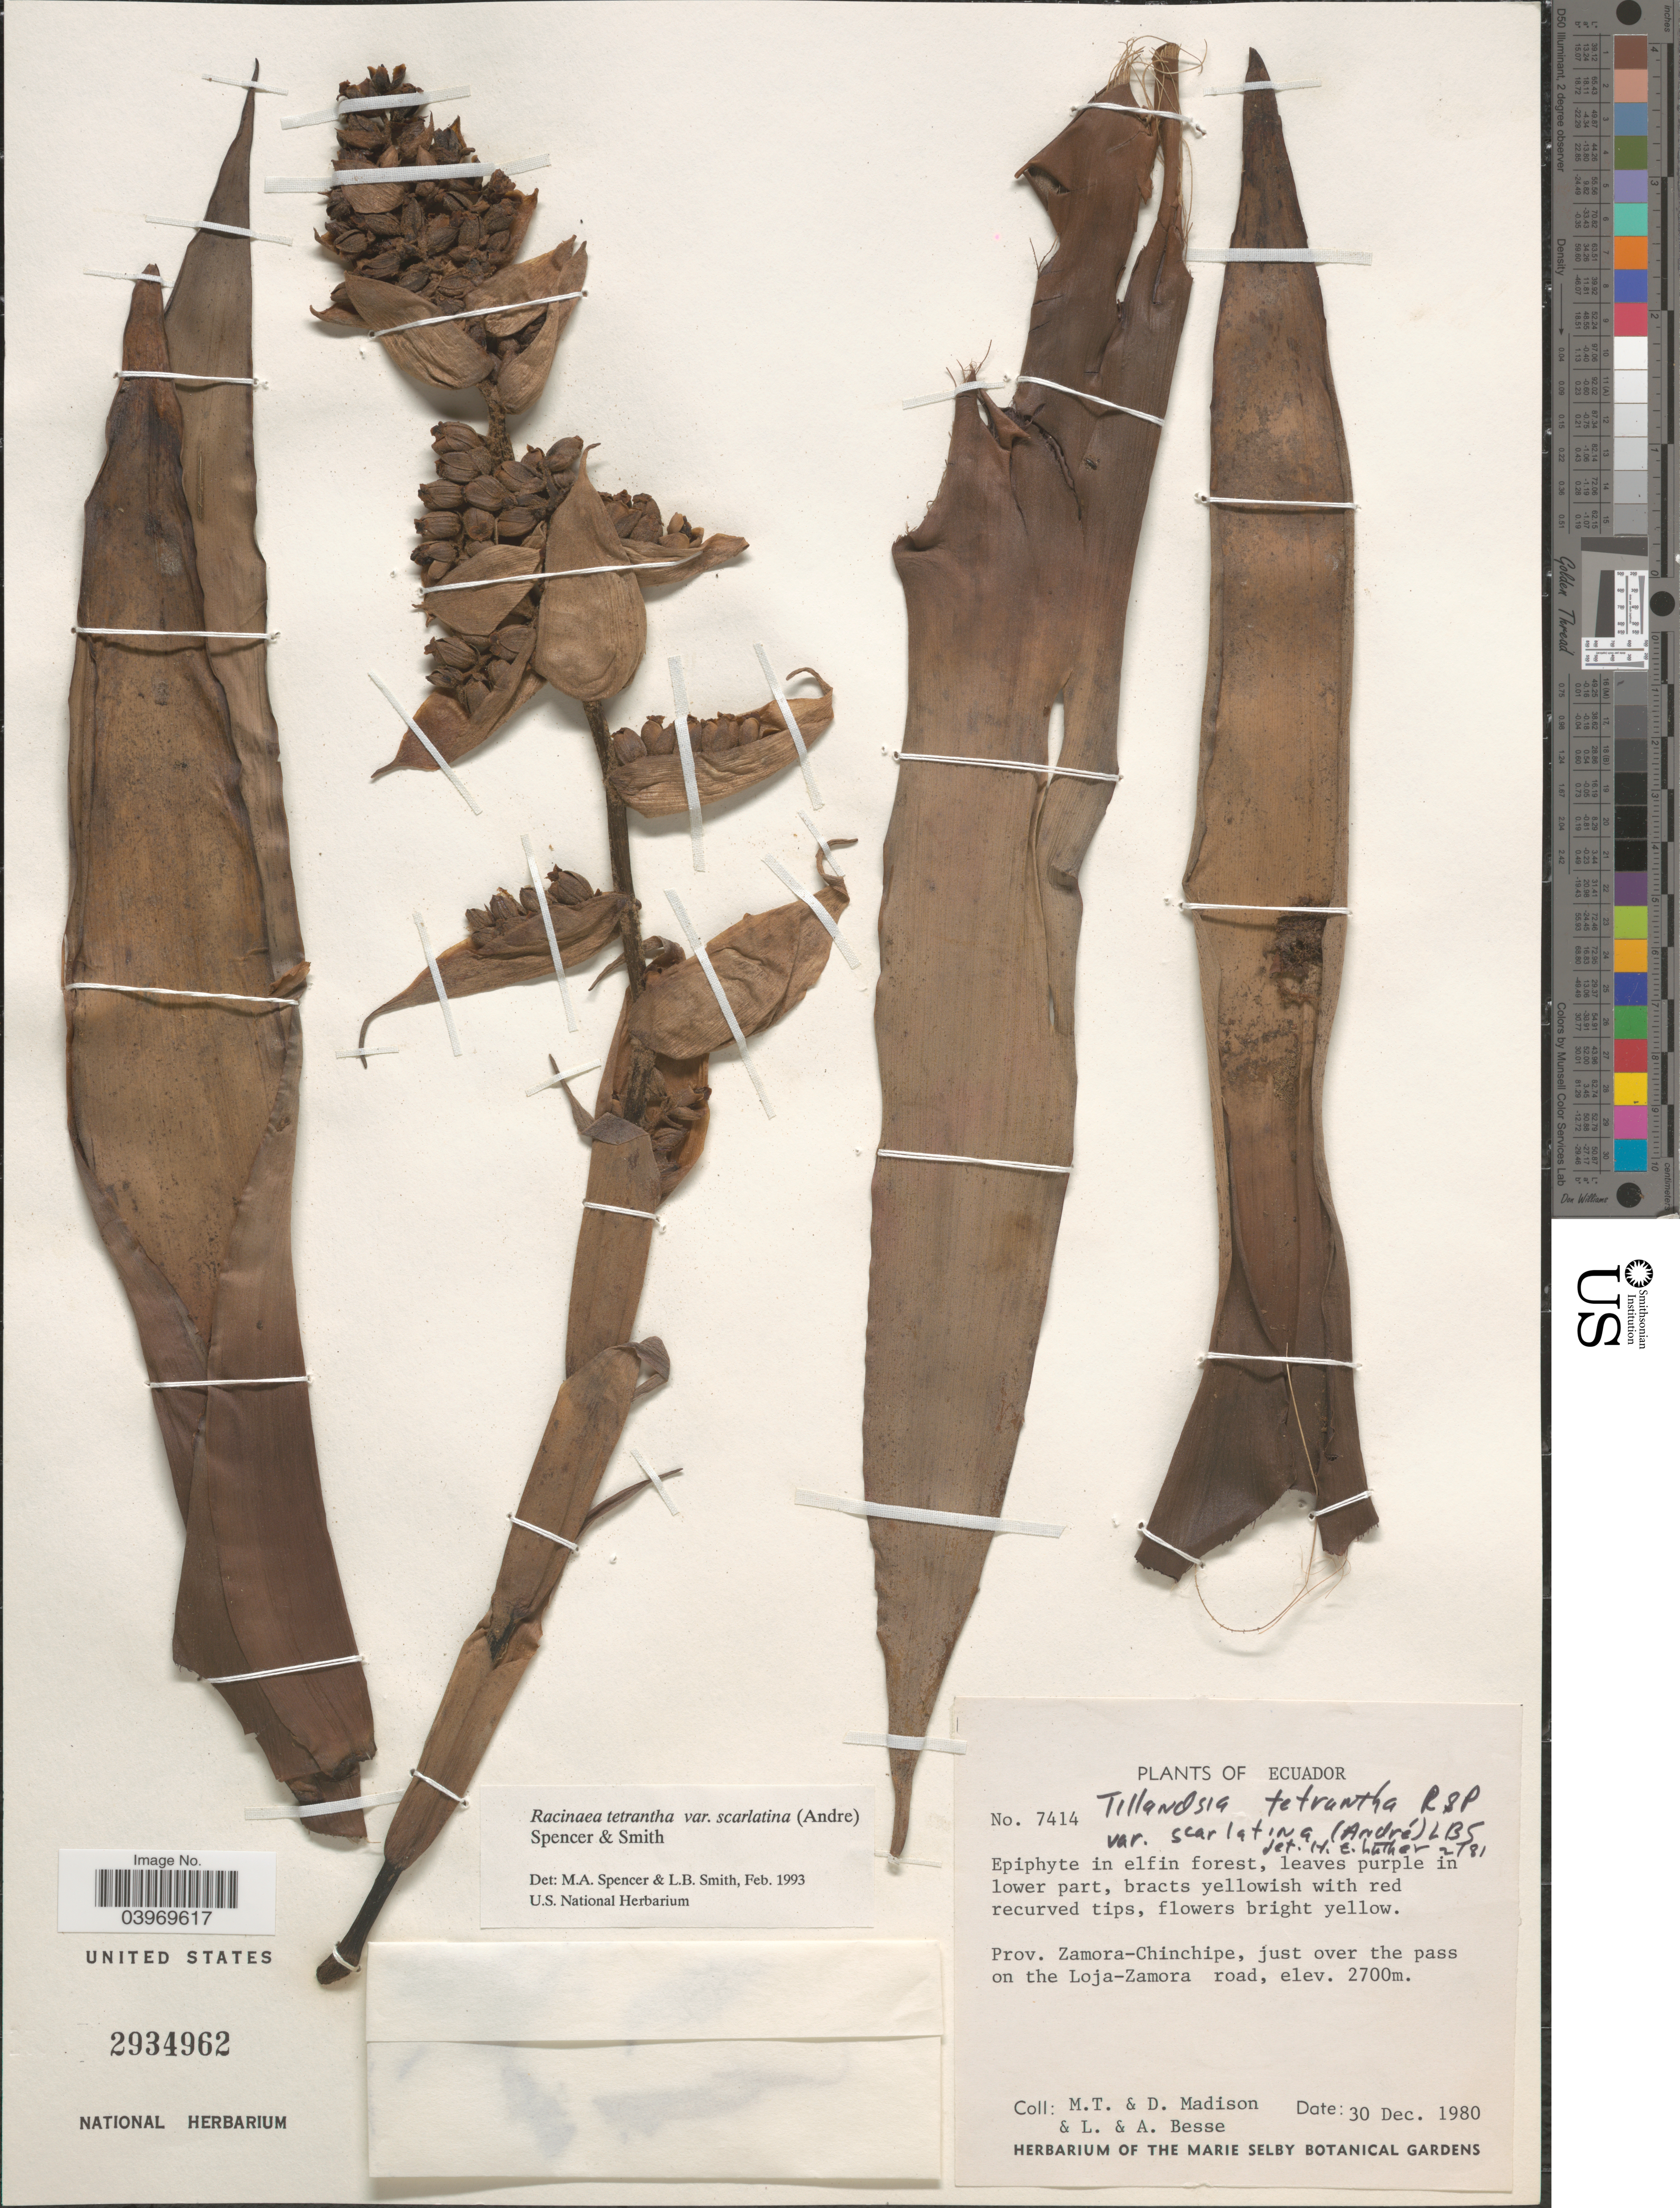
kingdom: Plantae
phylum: Tracheophyta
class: Liliopsida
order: Poales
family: Bromeliaceae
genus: Racinaea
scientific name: Racinaea tetrantha var. scarlatina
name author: (Ruiz & Pav.) M.A. Spencer & L.B. Sm.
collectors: M. T. Madison, D. Madison, L. Besse & A. Besse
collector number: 7414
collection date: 1980-12-30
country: Ecuador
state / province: Zamora-Chinchipe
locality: Just over the pass on the Loja-Zamora road.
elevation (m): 2700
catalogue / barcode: US 2934962